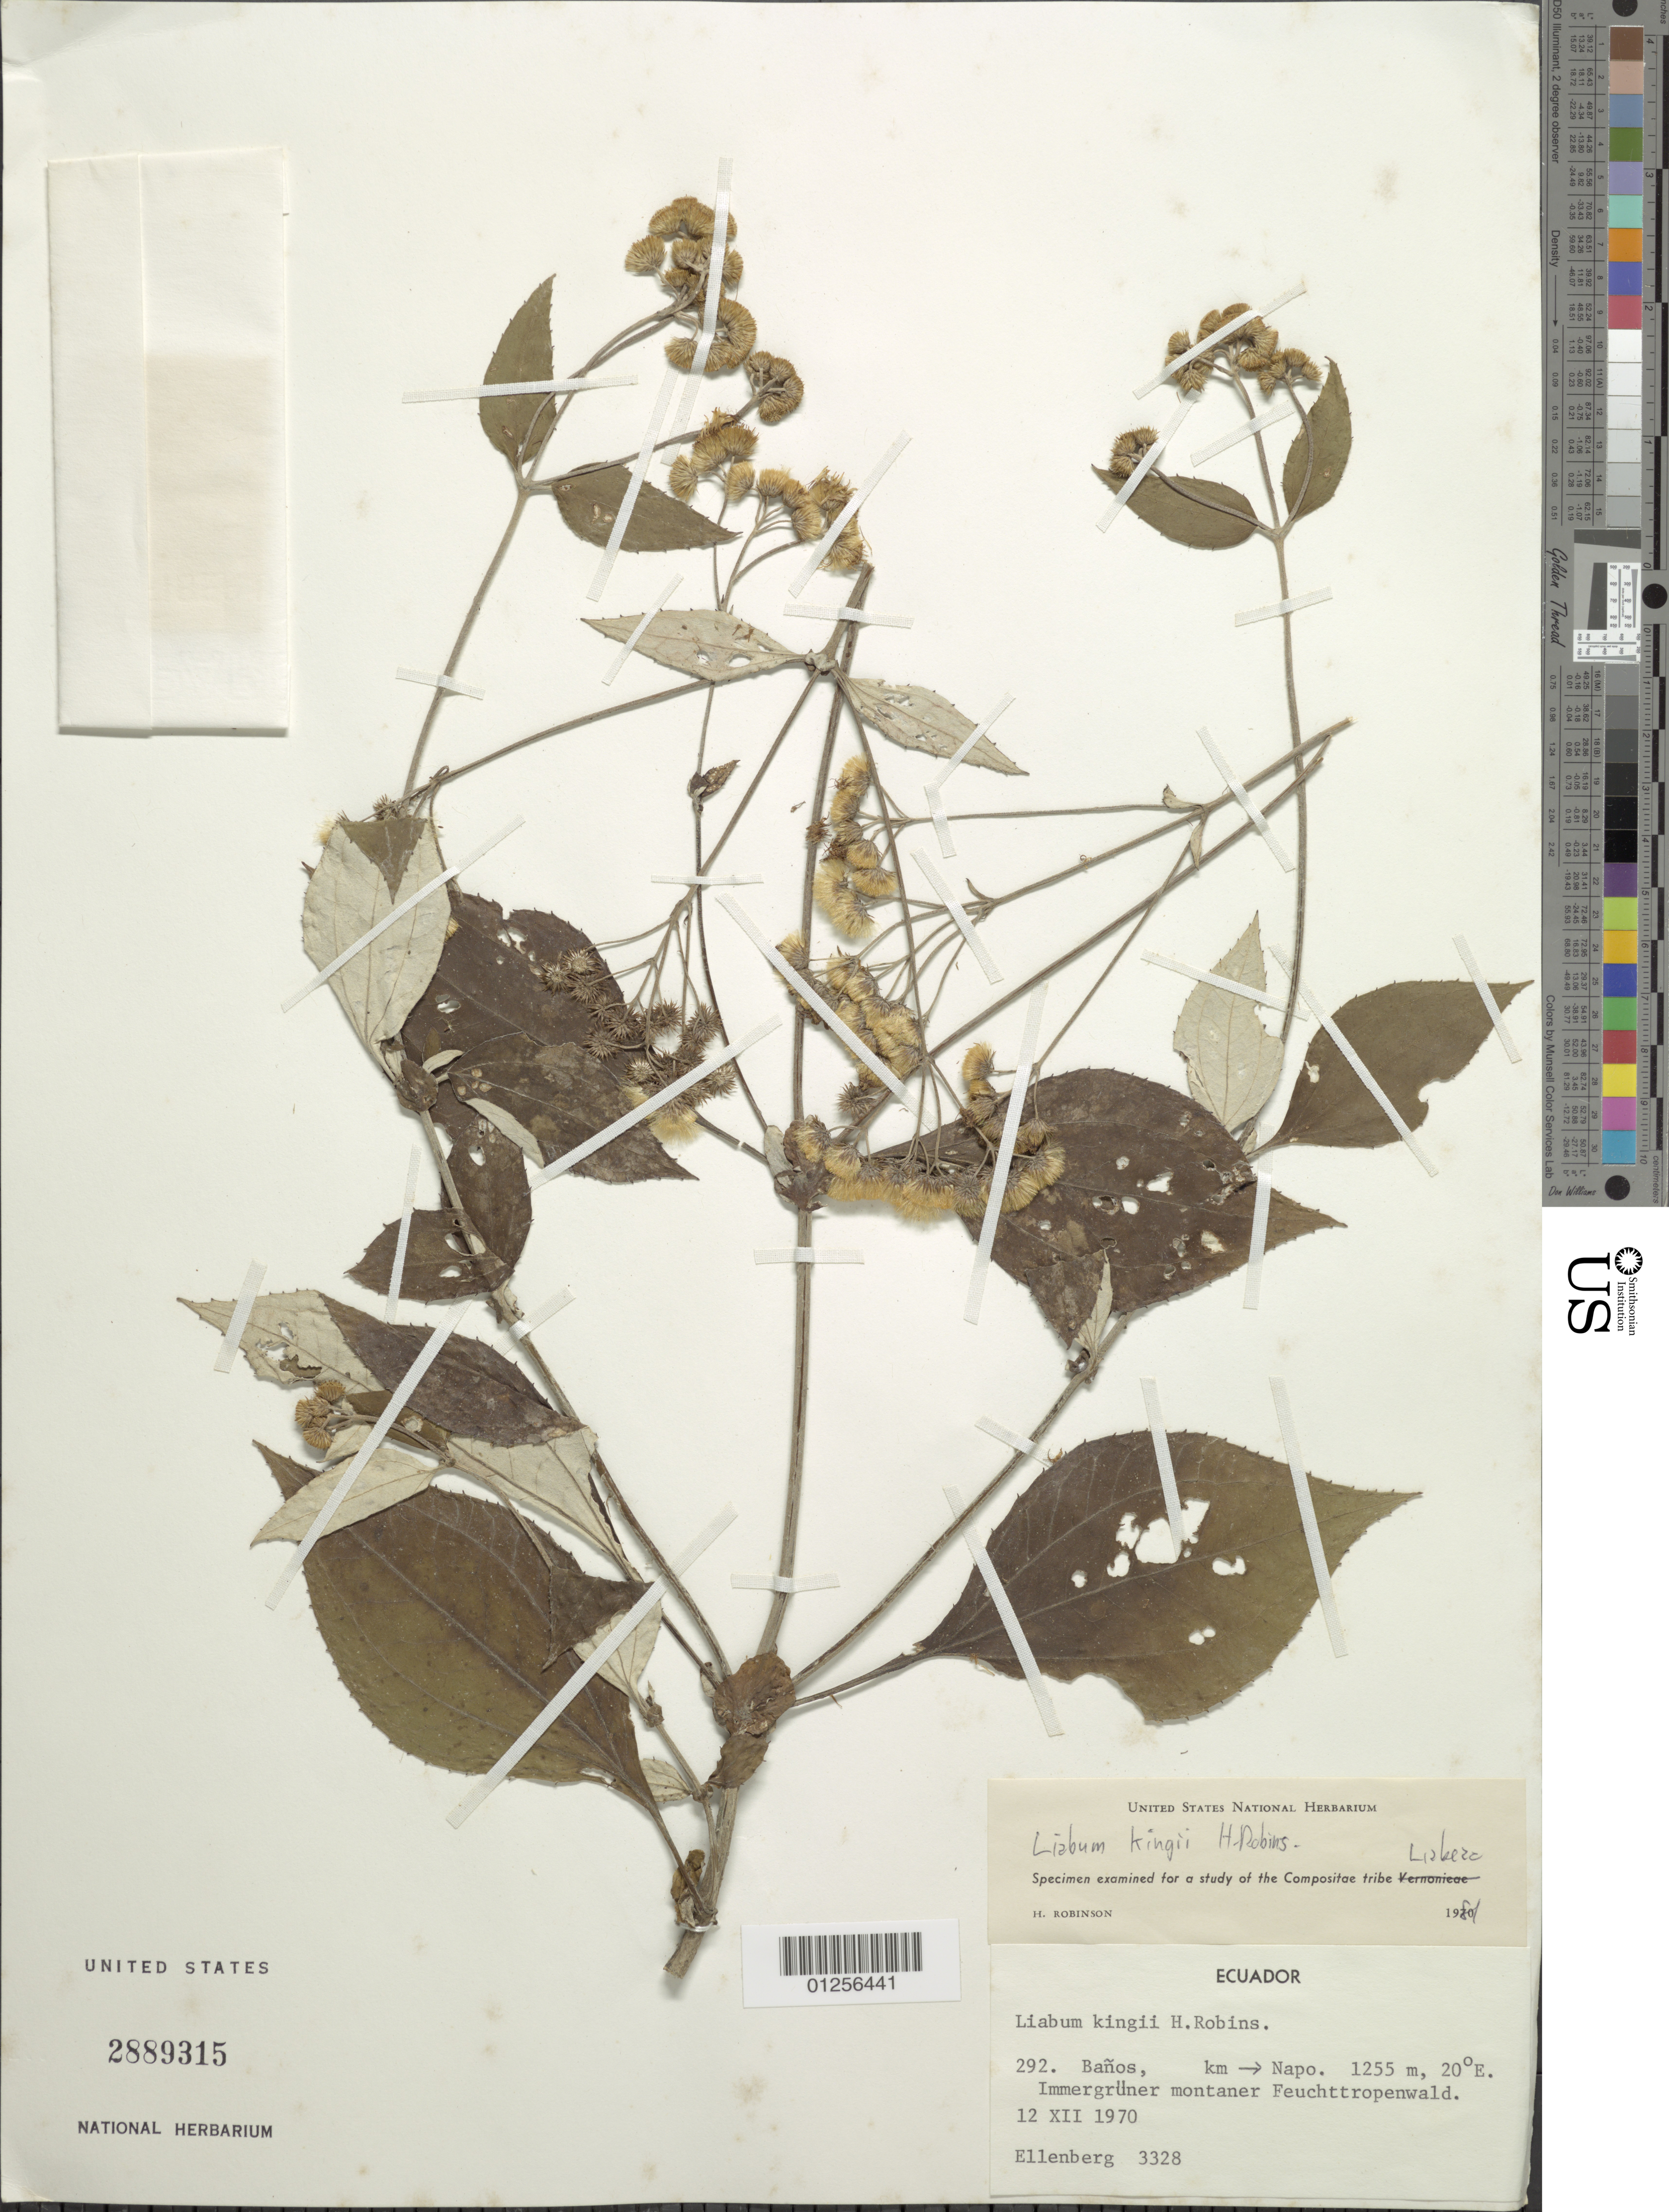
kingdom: Plantae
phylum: Tracheophyta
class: Magnoliopsida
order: Asterales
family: Asteraceae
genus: Liabum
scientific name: Liabum kingii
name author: H. Rob.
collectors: Ellenberg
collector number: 3328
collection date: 1970-12-12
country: Ecuador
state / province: Napo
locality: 292. Baños, km -> Napo. Immergrüner montaner Feuchttropenwald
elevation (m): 1255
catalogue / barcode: US 2889315